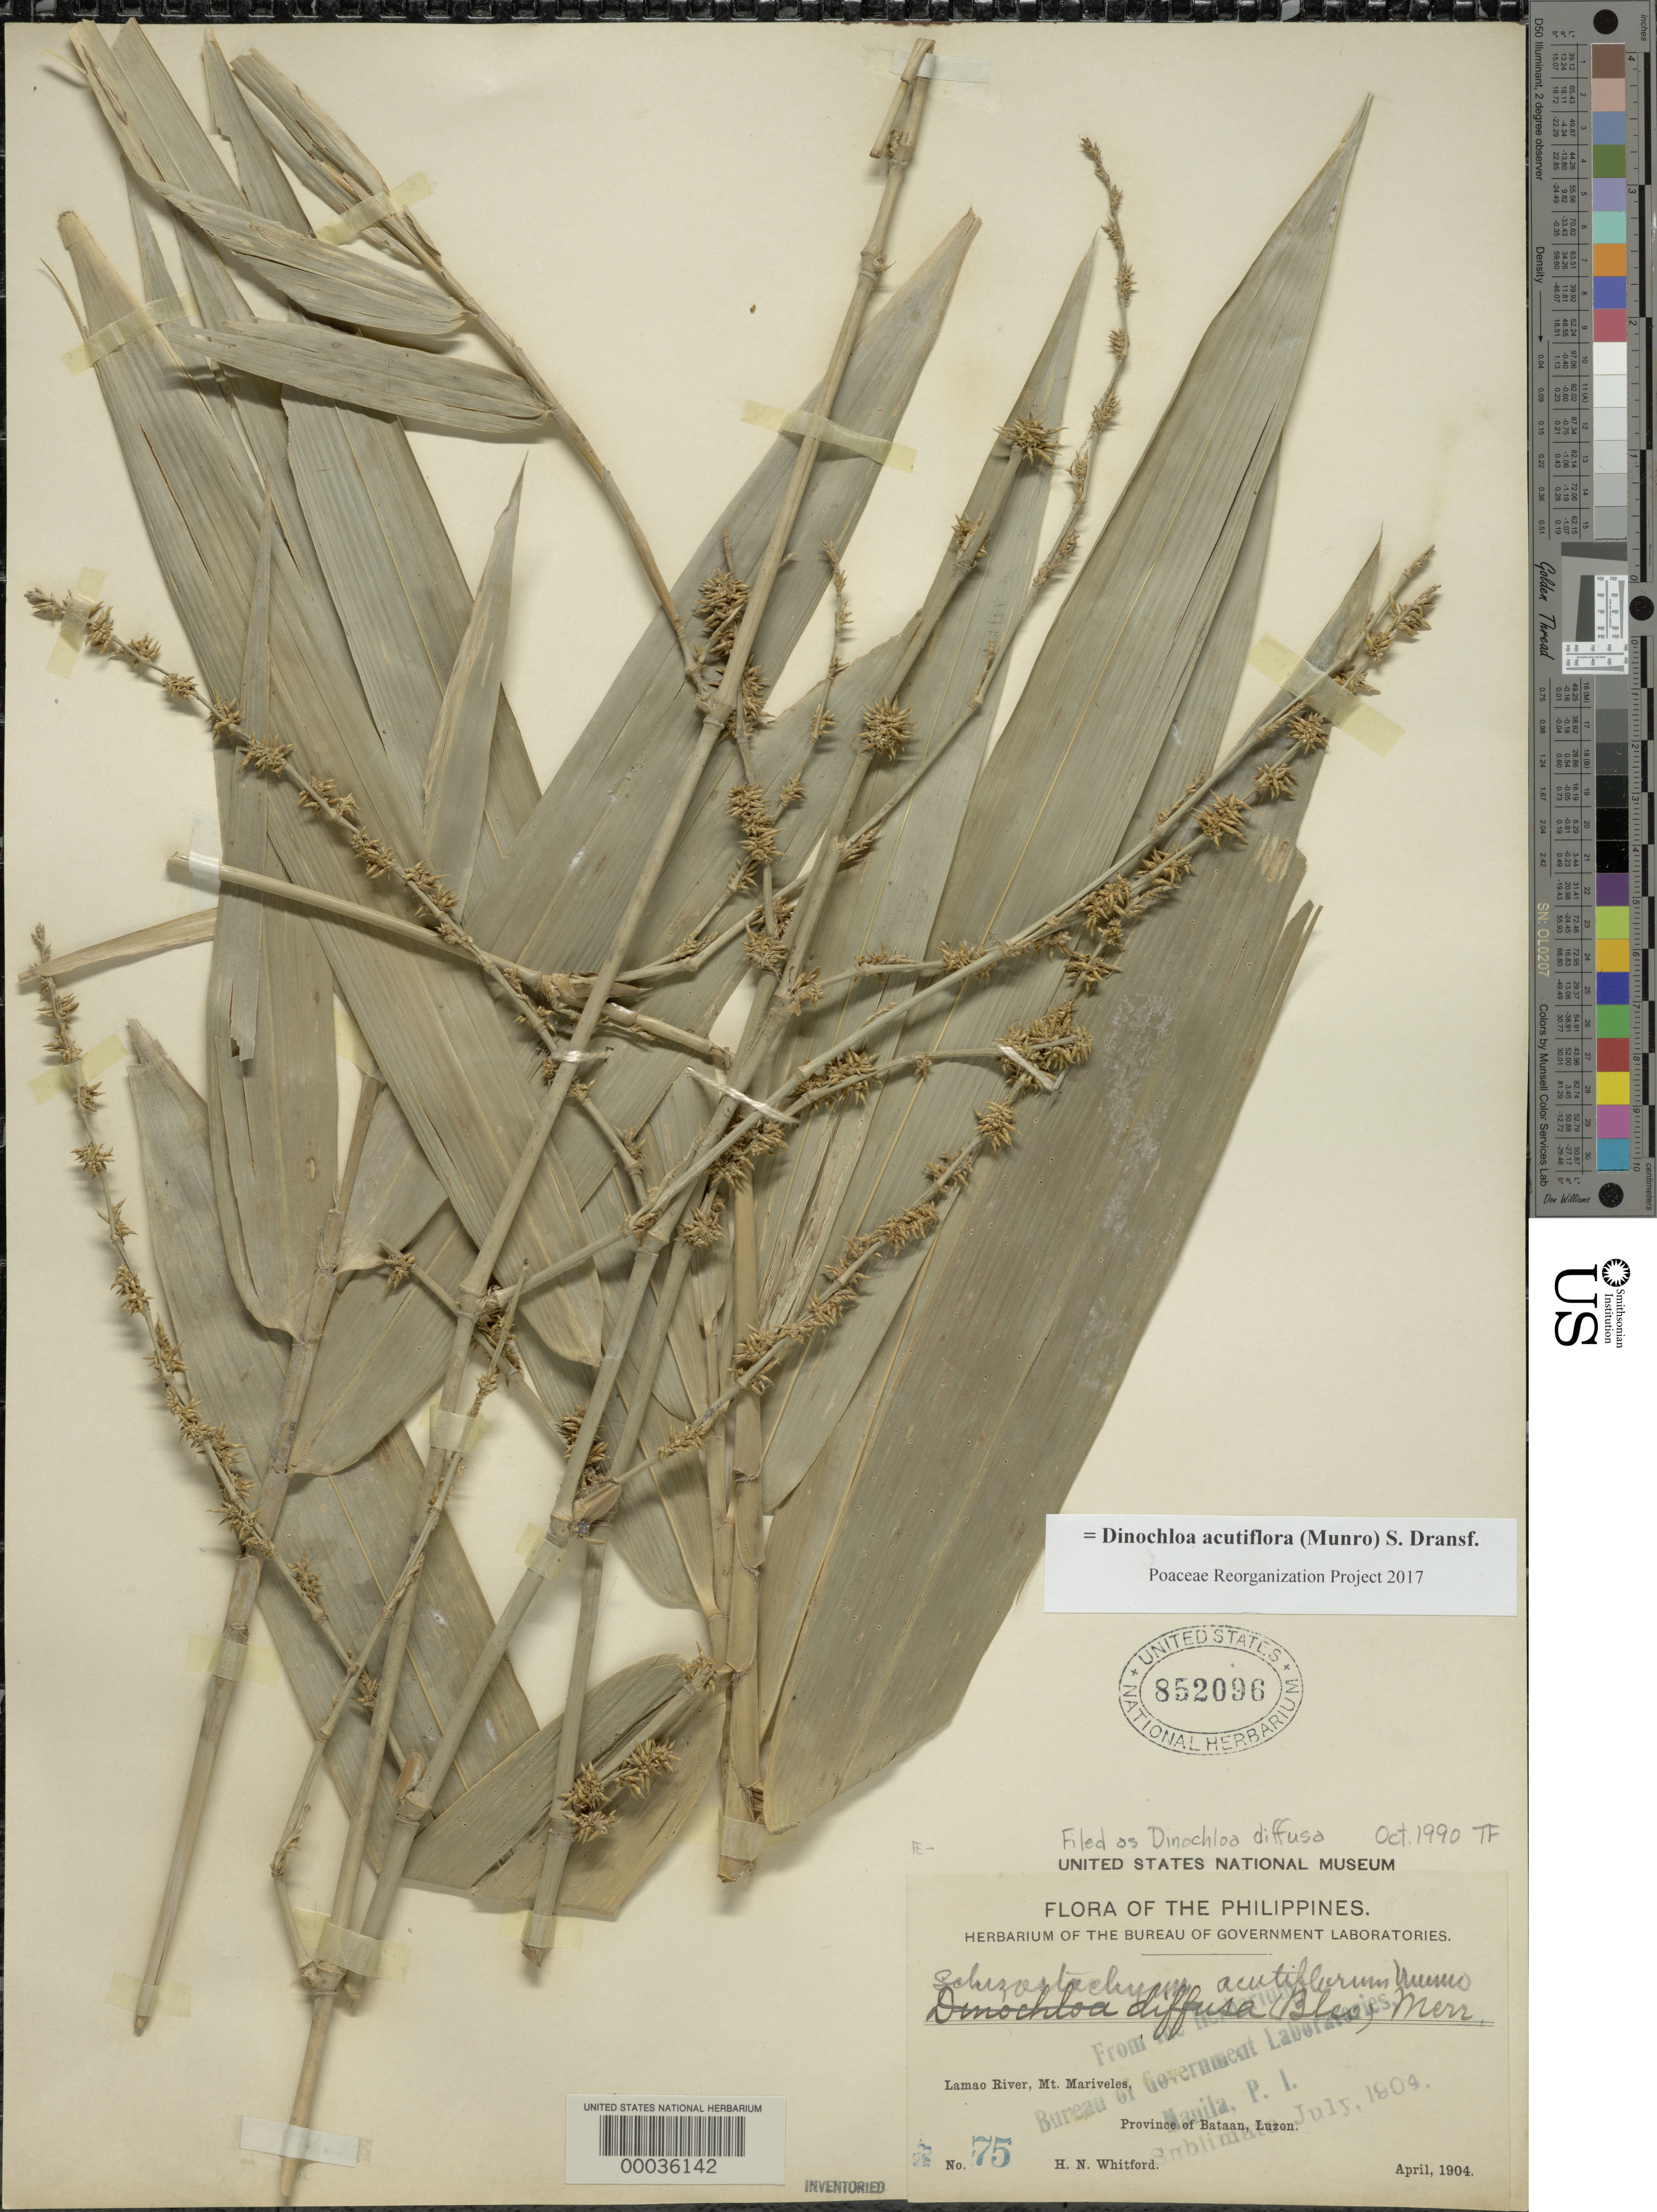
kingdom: Plantae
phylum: Tracheophyta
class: Liliopsida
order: Poales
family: Poaceae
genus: Dinochloa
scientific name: Dinochloa acutiflora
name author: (Munro) Soenarko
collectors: H. N. Whitford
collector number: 75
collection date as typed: Apr 1904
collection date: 1904-04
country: Philippines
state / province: Central Luzon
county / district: Bataan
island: Luzon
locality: Lamoa river, mt. mariveles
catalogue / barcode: US 852096